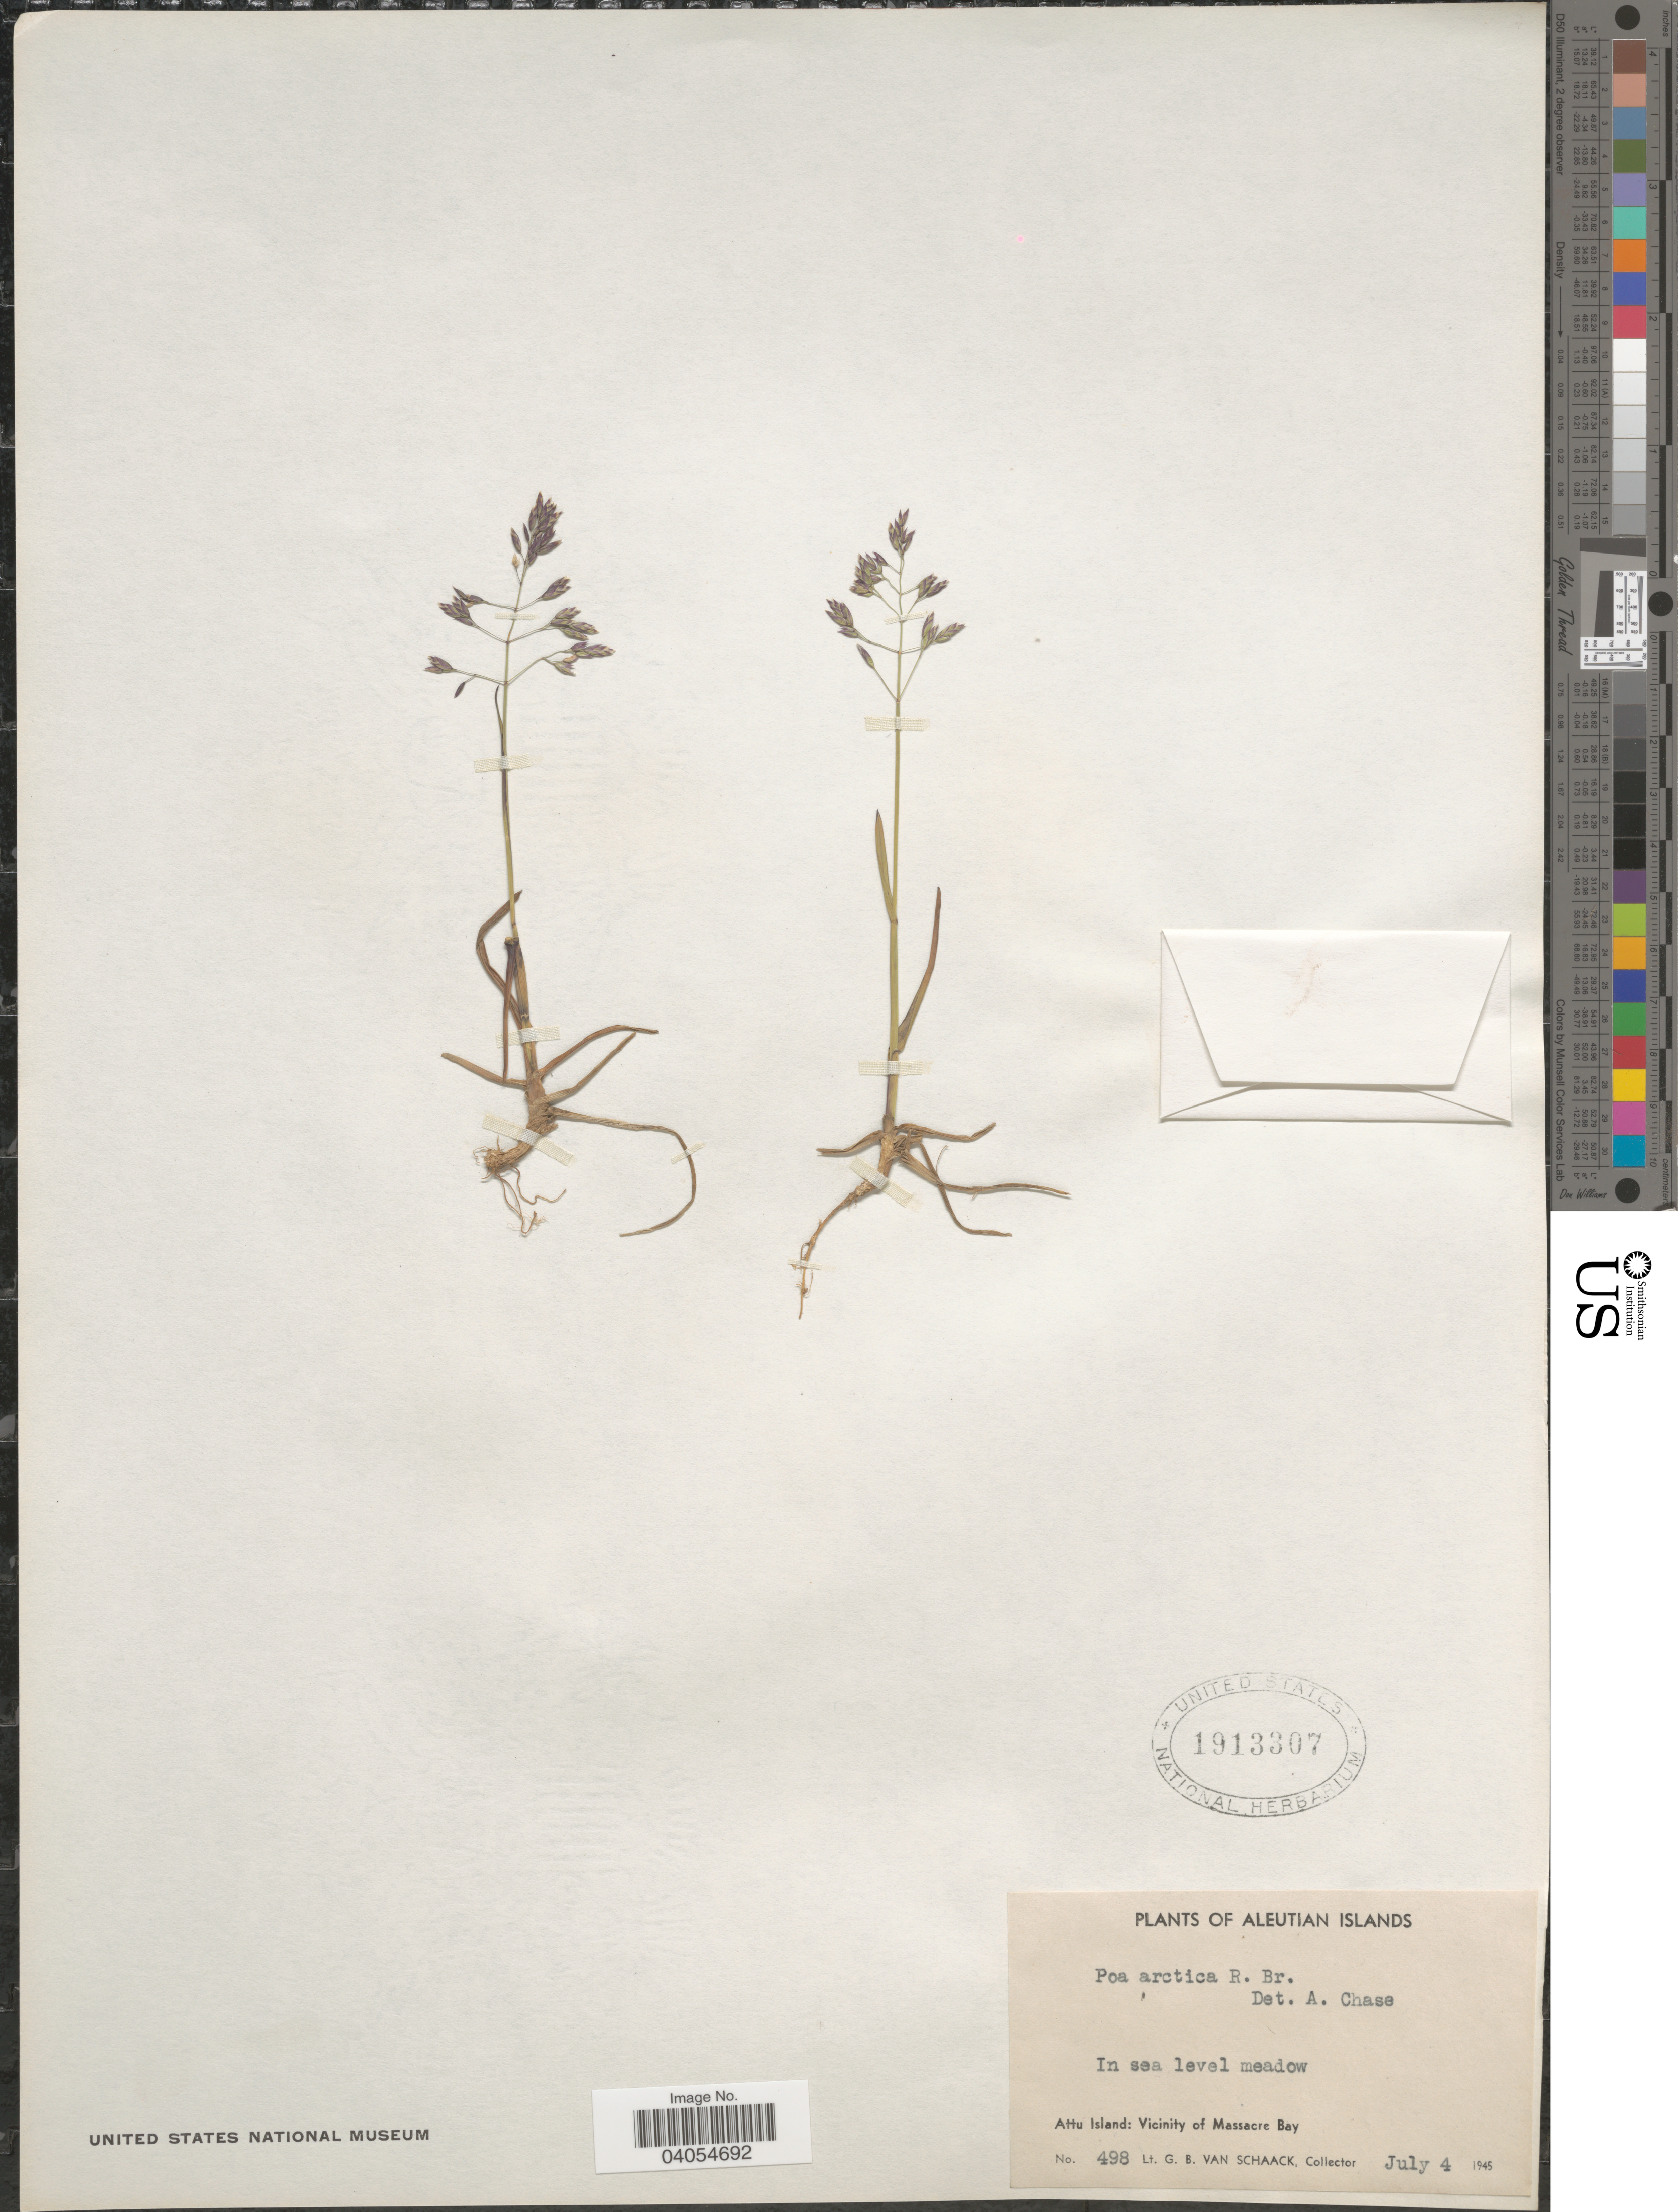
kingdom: Plantae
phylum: Tracheophyta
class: Liliopsida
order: Poales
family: Poaceae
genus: Poa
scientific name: Poa arctica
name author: R. Br.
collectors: G. Van Schaack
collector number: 498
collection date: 1945-07-04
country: United States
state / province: Alaska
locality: Aleutian Islands. Attu Island: Vicinity of Massacre Bay.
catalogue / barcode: US 1913307